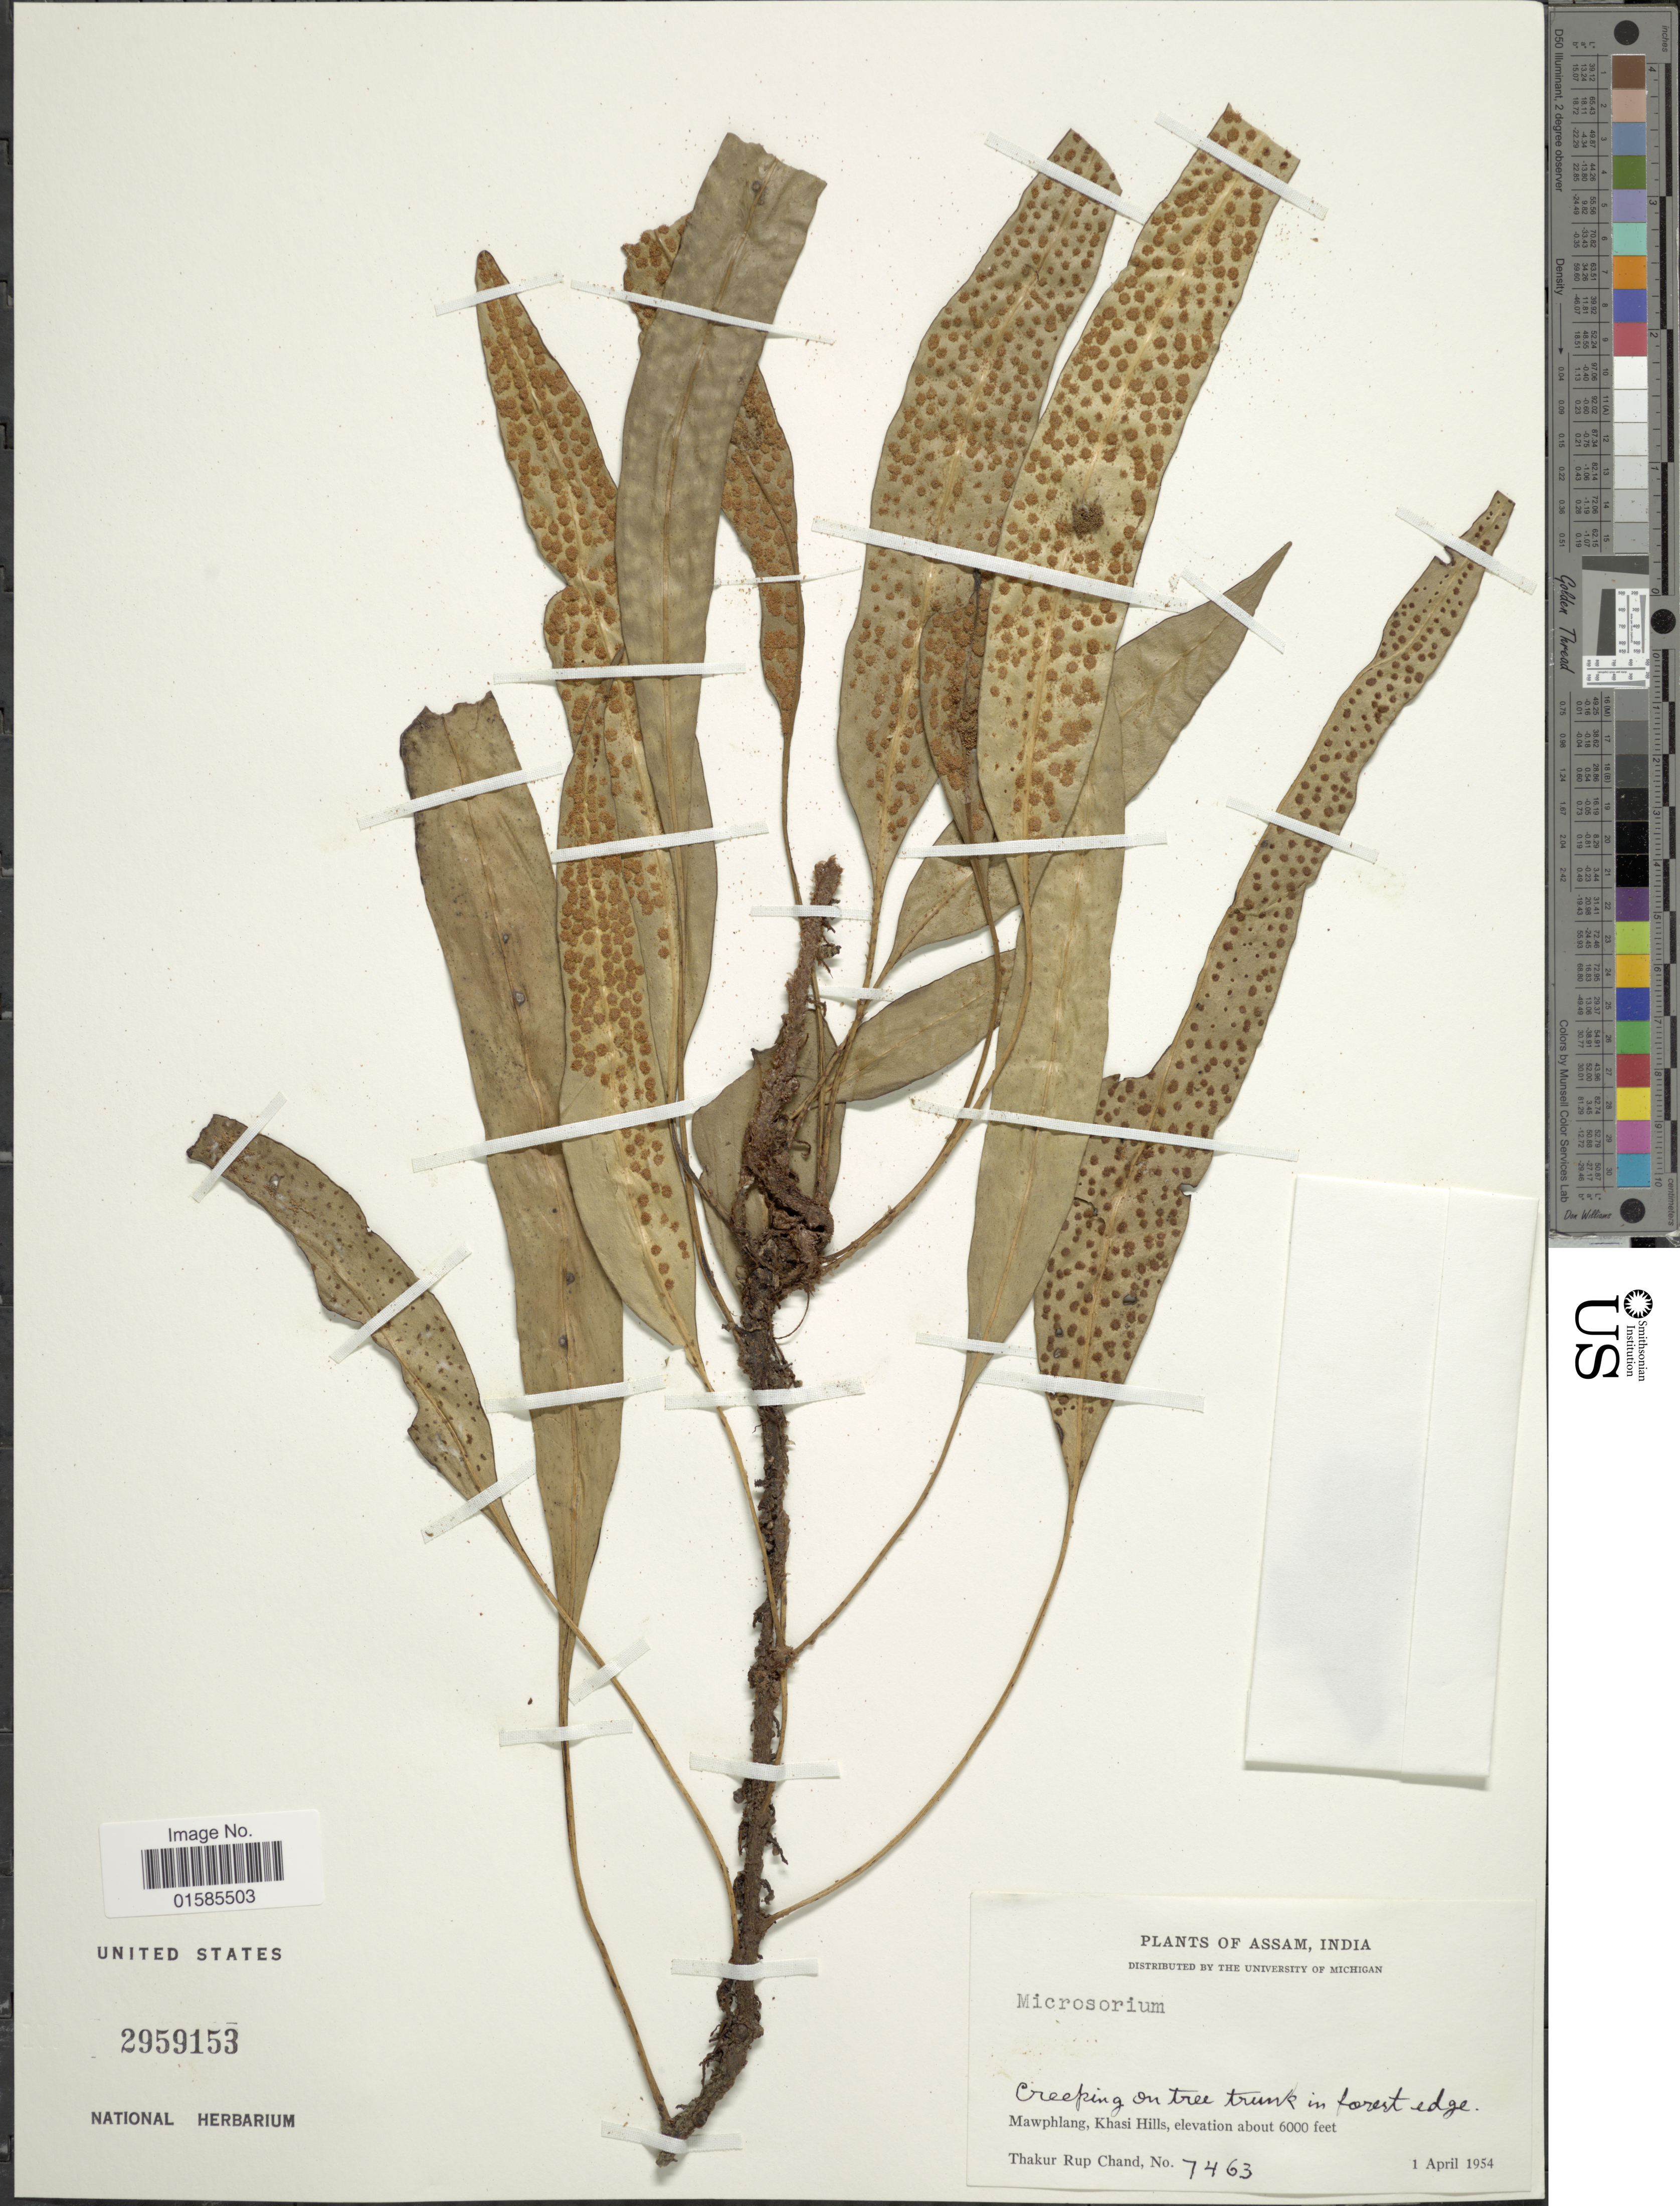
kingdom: Plantae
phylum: Tracheophyta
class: Polypodiopsida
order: Polypodiales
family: Polypodiaceae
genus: Leptochilus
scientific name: Leptochilus sp.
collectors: T. R. Chand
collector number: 7463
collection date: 1954-04-01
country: India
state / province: Meghalaya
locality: Assam, India, Mawphlang, Khasi Hills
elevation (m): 1829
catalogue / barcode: US 2959153